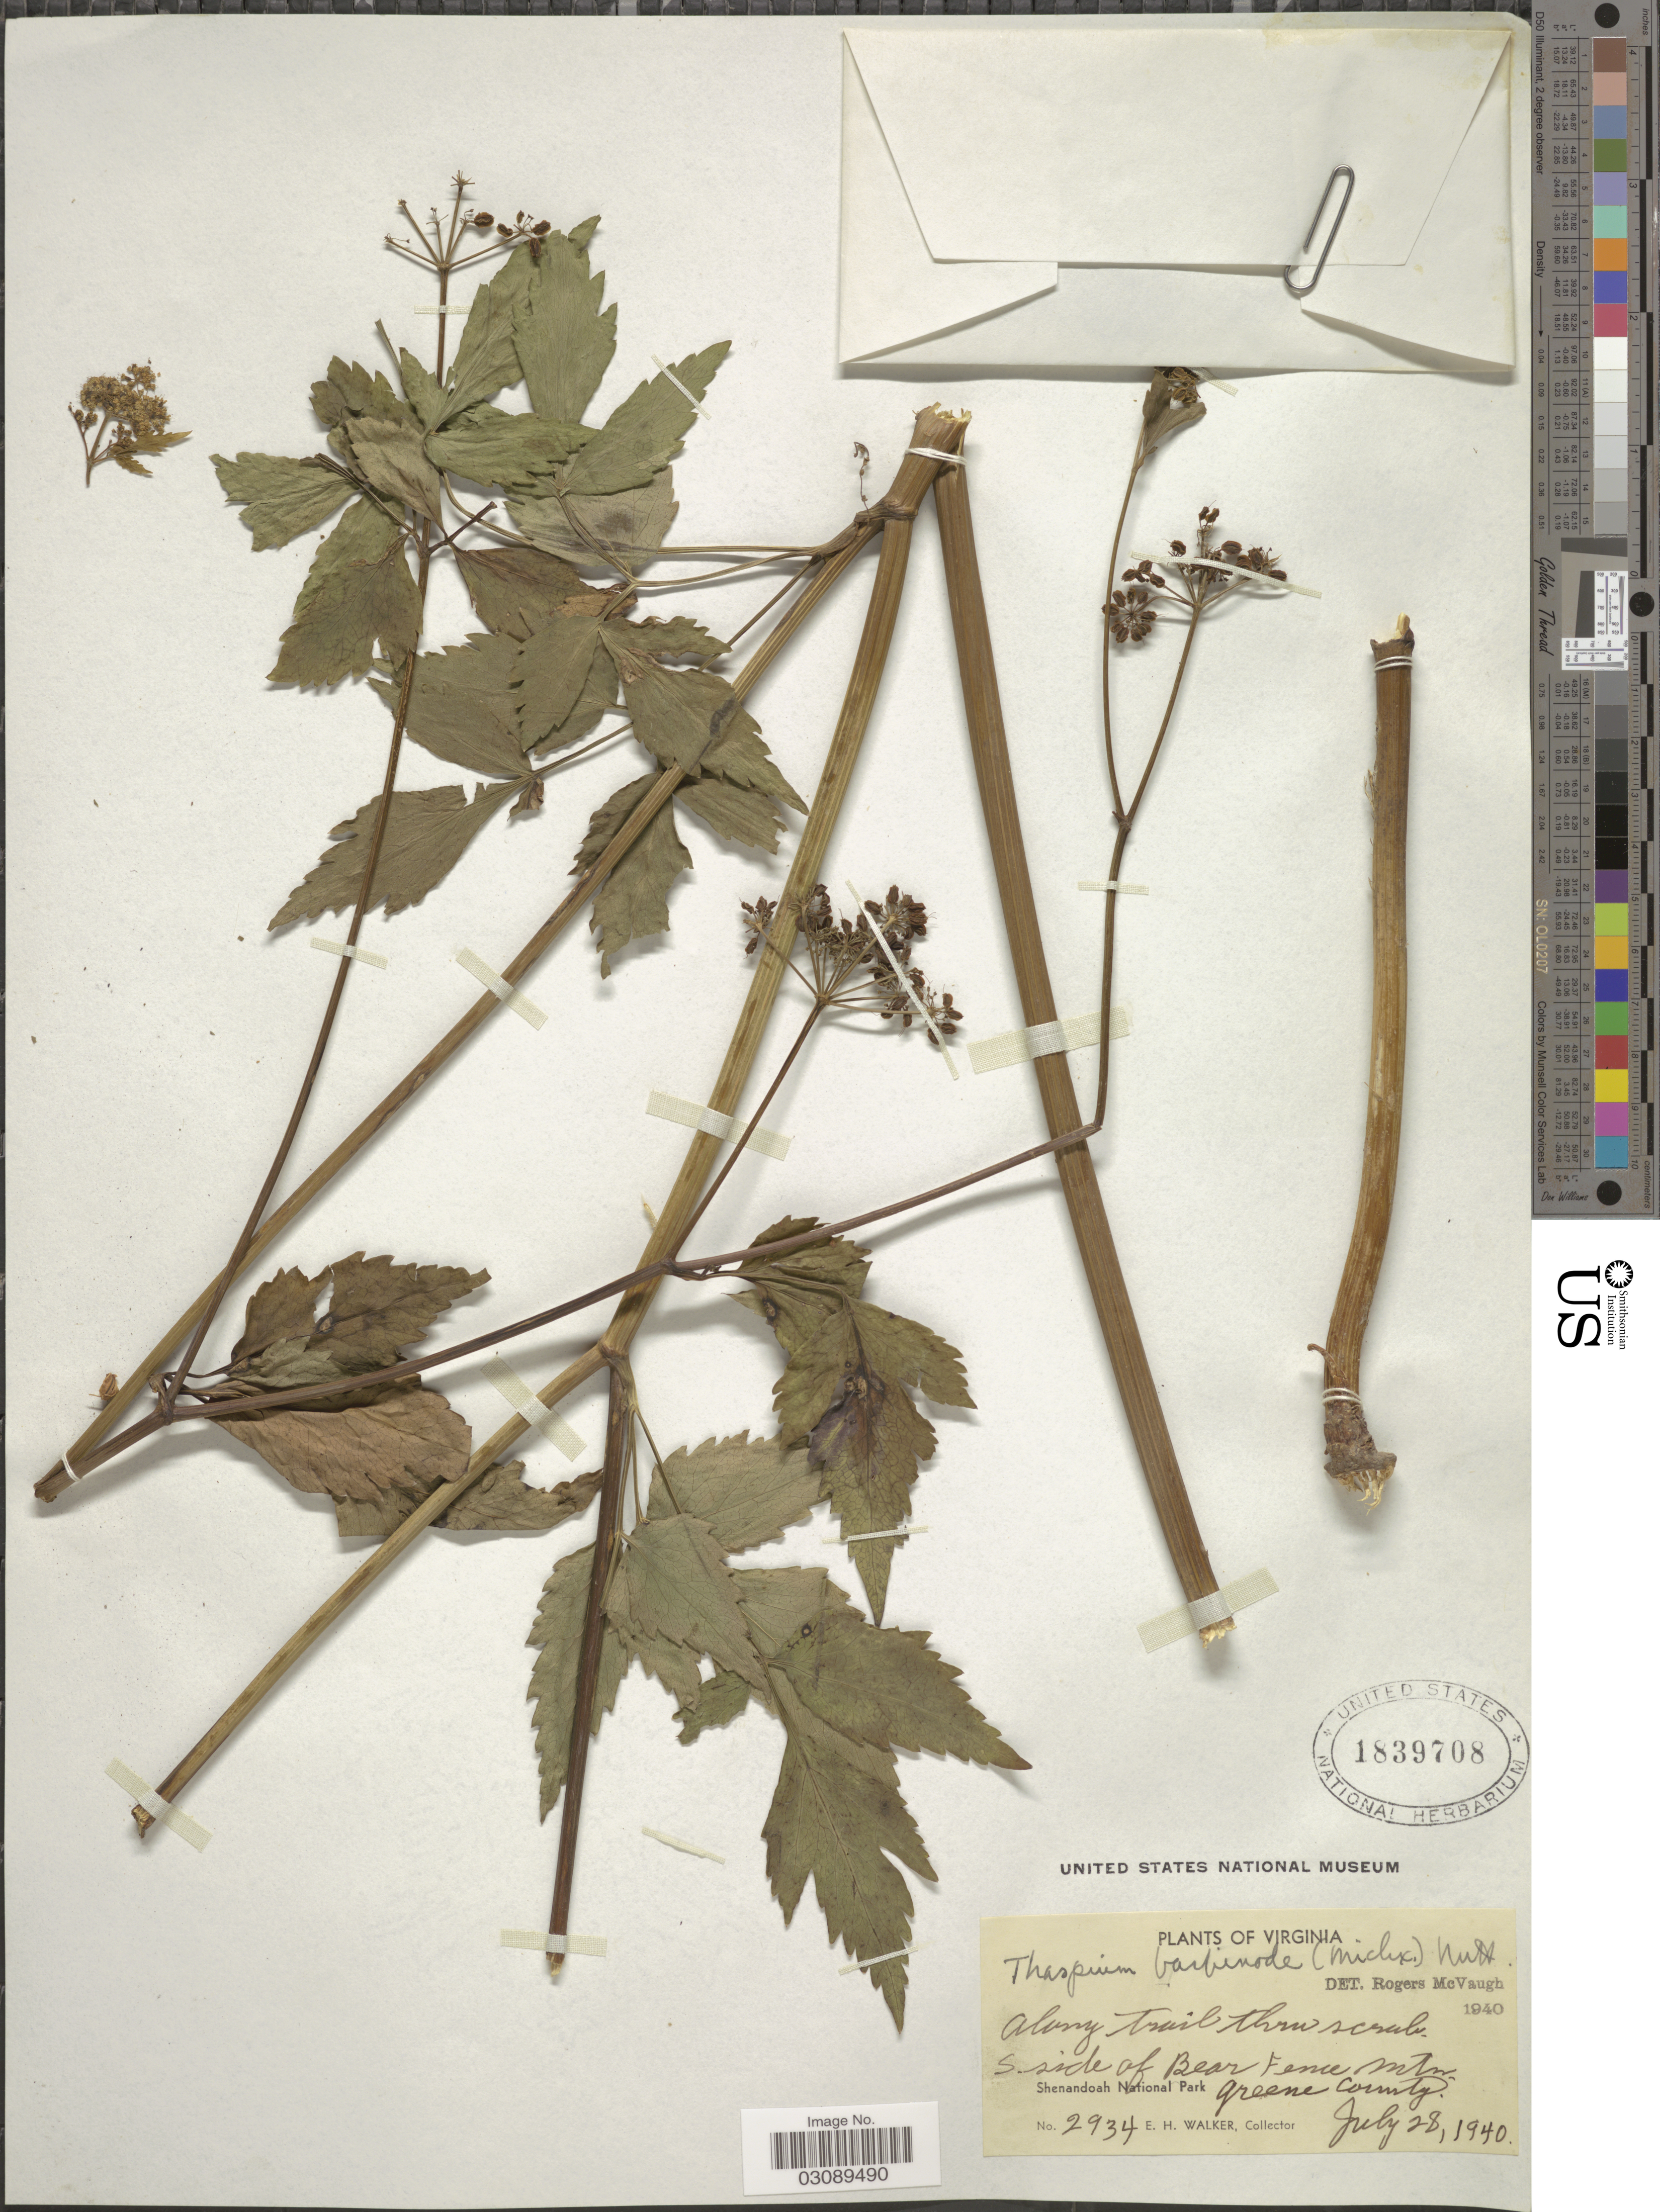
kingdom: Plantae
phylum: Tracheophyta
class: Magnoliopsida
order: Apiales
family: Apiaceae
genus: Thaspium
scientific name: Thaspium barbinode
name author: (Michx.) Nutt.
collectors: E. H. Walker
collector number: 2934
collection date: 1940-07-28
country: United States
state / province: Virginia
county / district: Greene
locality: Along trail thru scrub. S. side of Bear Fence Mtn. Greene County. Shenandoah National Park.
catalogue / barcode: US 1839708